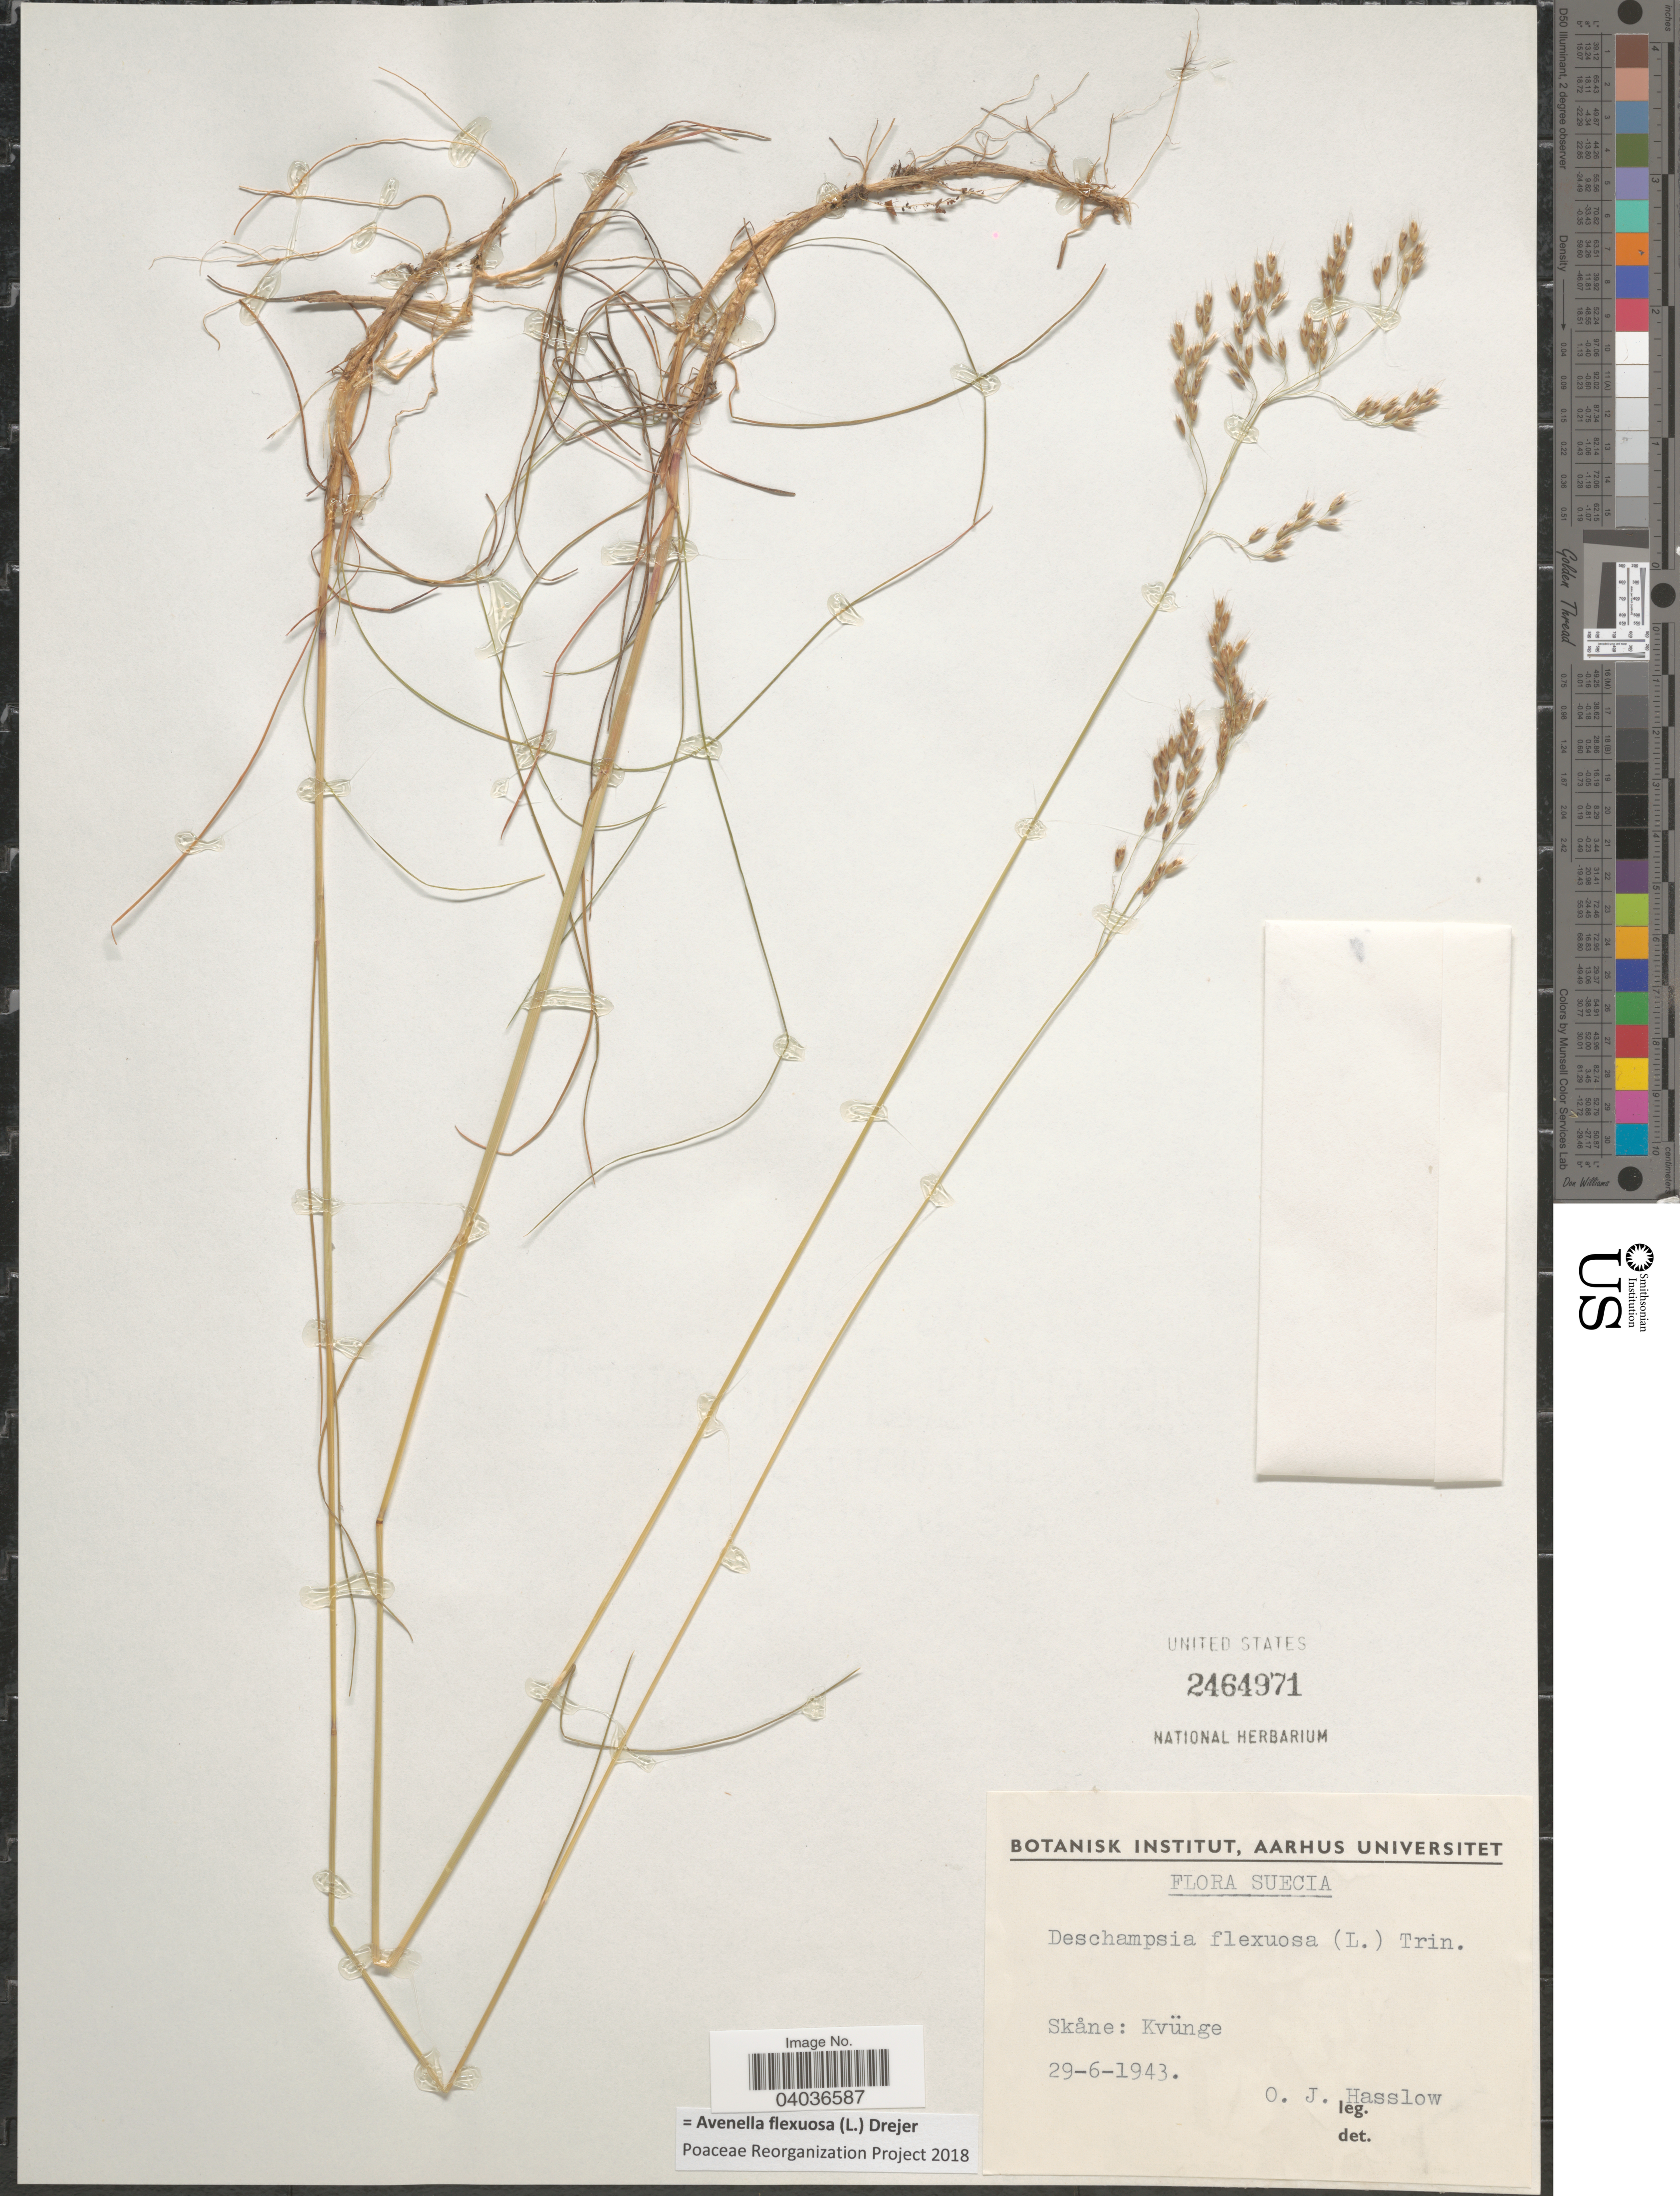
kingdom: Plantae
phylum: Tracheophyta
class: Liliopsida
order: Poales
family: Poaceae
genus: Avenella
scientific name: Avenella flexuosa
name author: (L.) Drejer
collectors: O. Hasslow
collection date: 1943-06-29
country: Sweden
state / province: Skåne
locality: Suecia. Kvünge.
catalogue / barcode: US 2464971